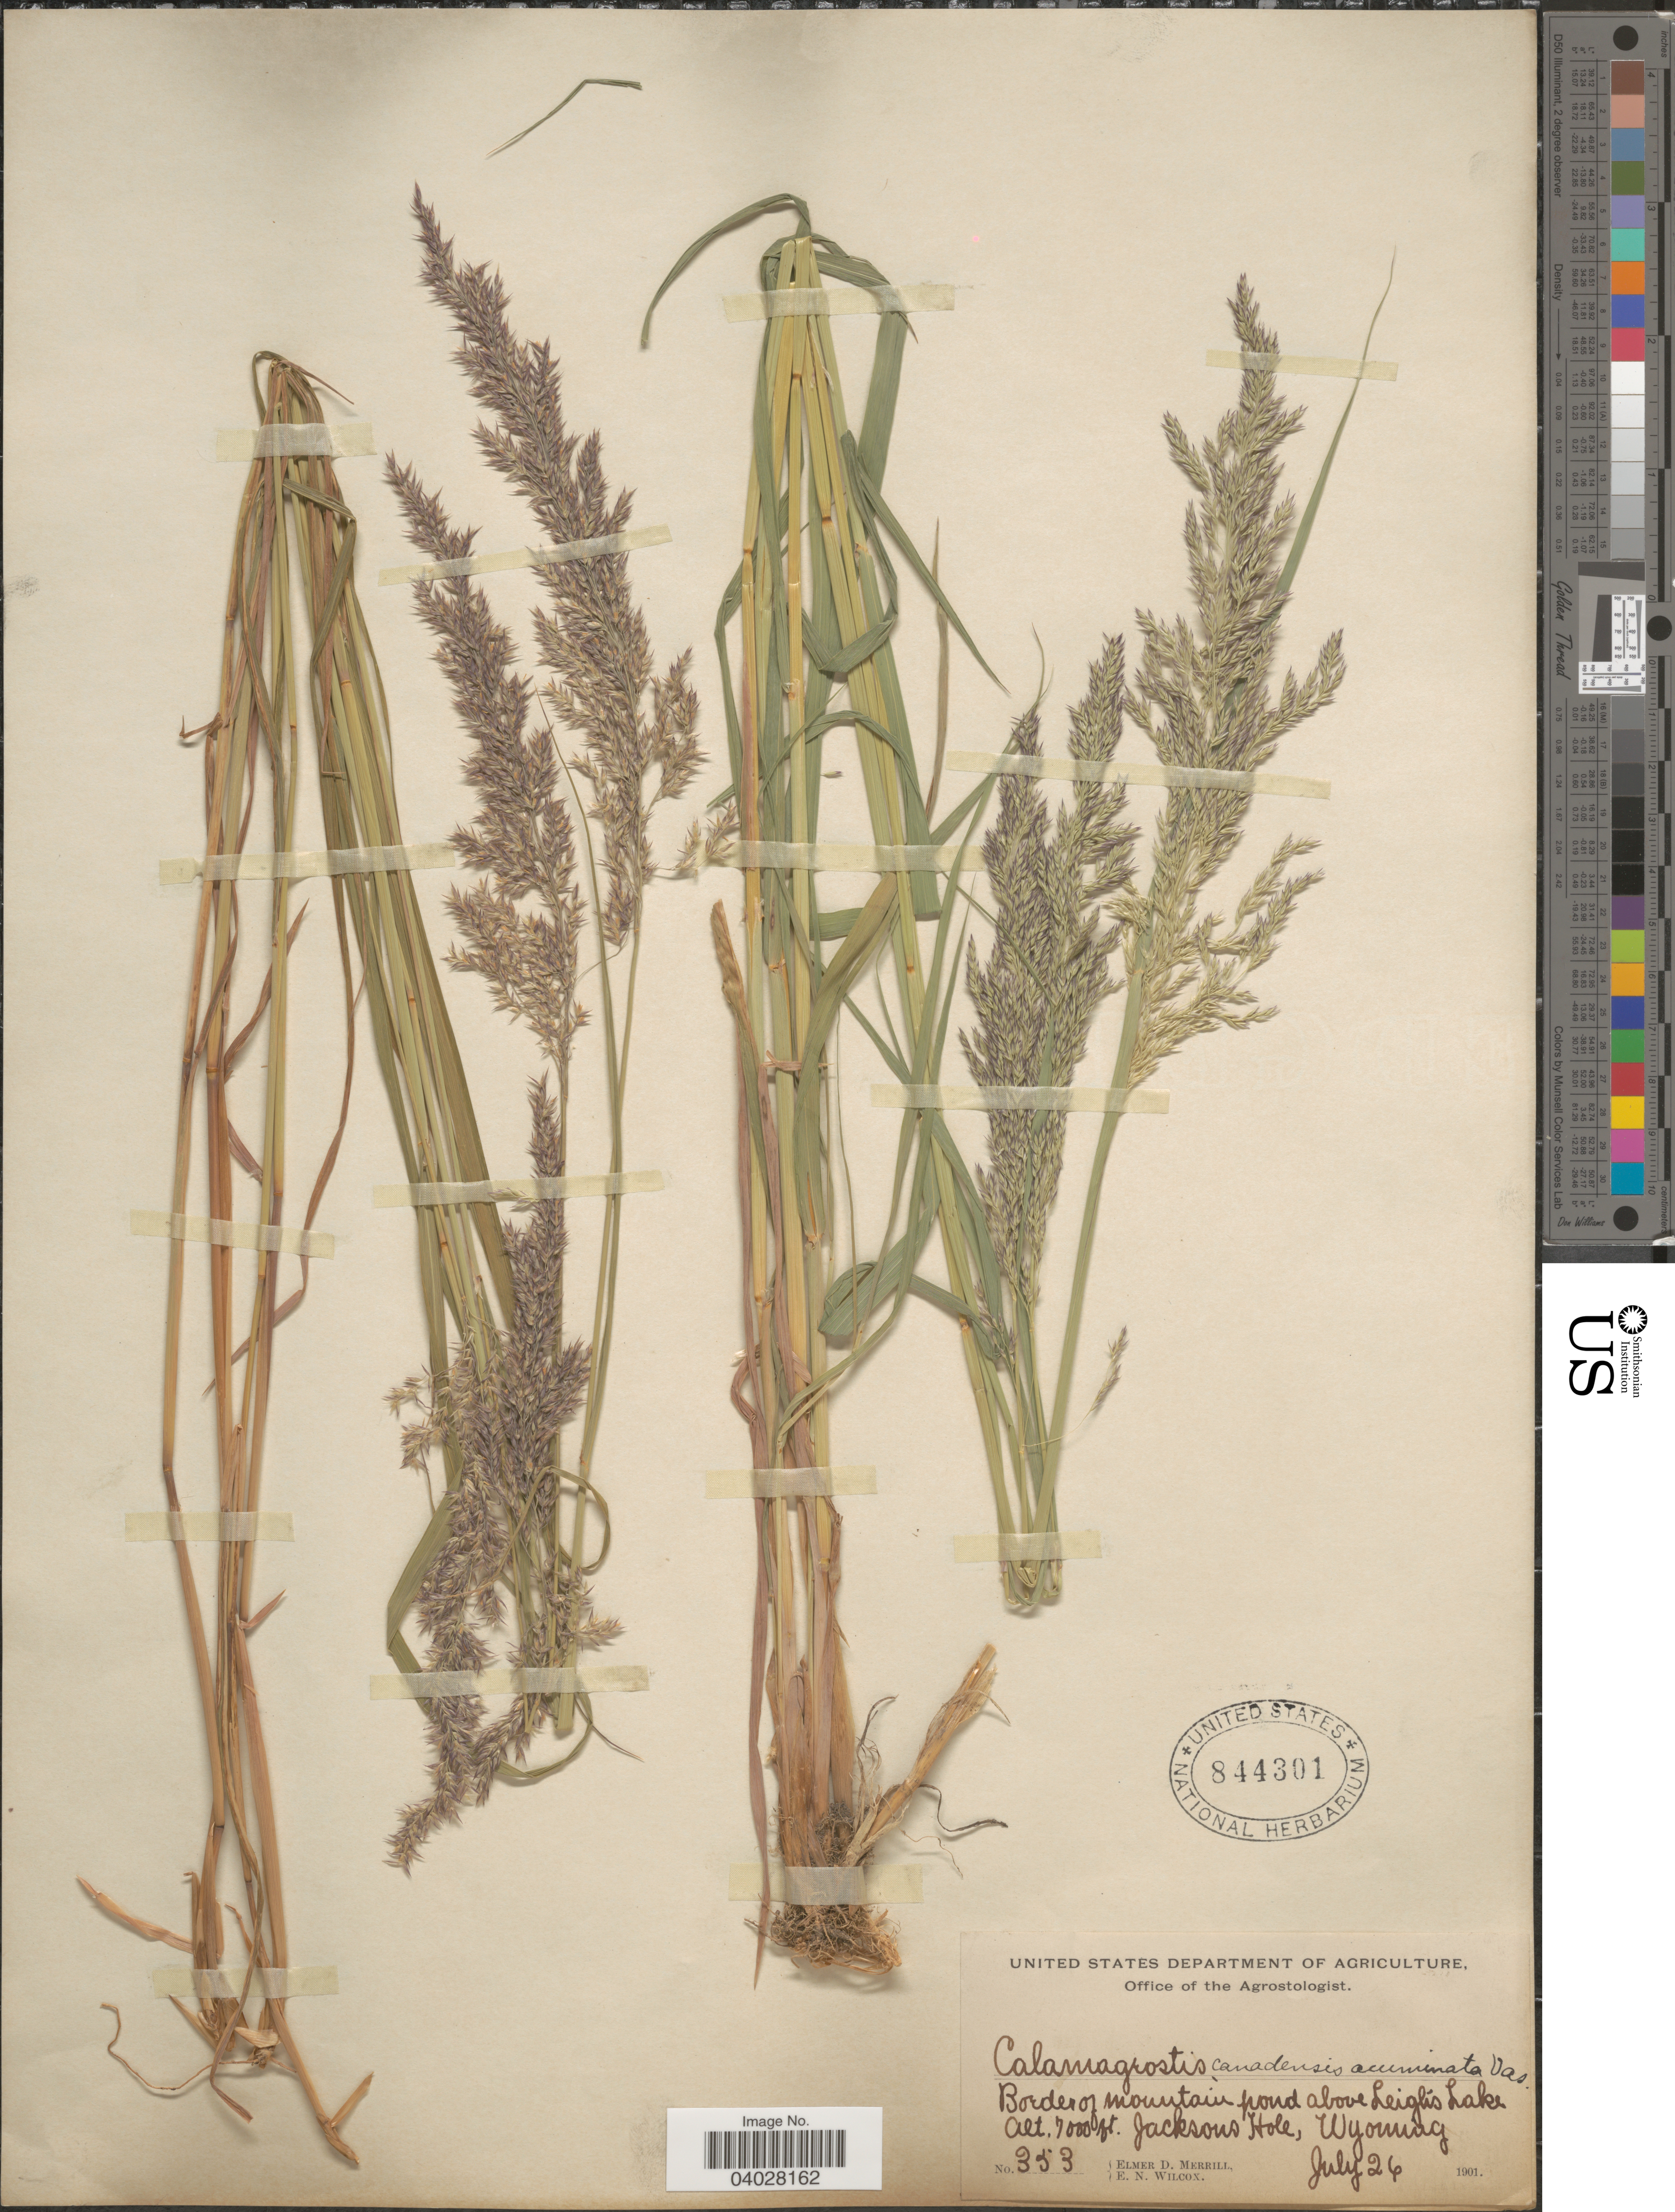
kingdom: Plantae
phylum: Tracheophyta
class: Liliopsida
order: Poales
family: Poaceae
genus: Calamagrostis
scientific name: Calamagrostis canadensis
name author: (Michx.) P. Beauv.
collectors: E. D. Merrill & E. Wilcox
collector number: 353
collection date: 1901-07-26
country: United States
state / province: Wyoming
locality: Border of mountain pond above Leigh's Lake. Jacksons Hole.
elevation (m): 2134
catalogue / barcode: US 844301